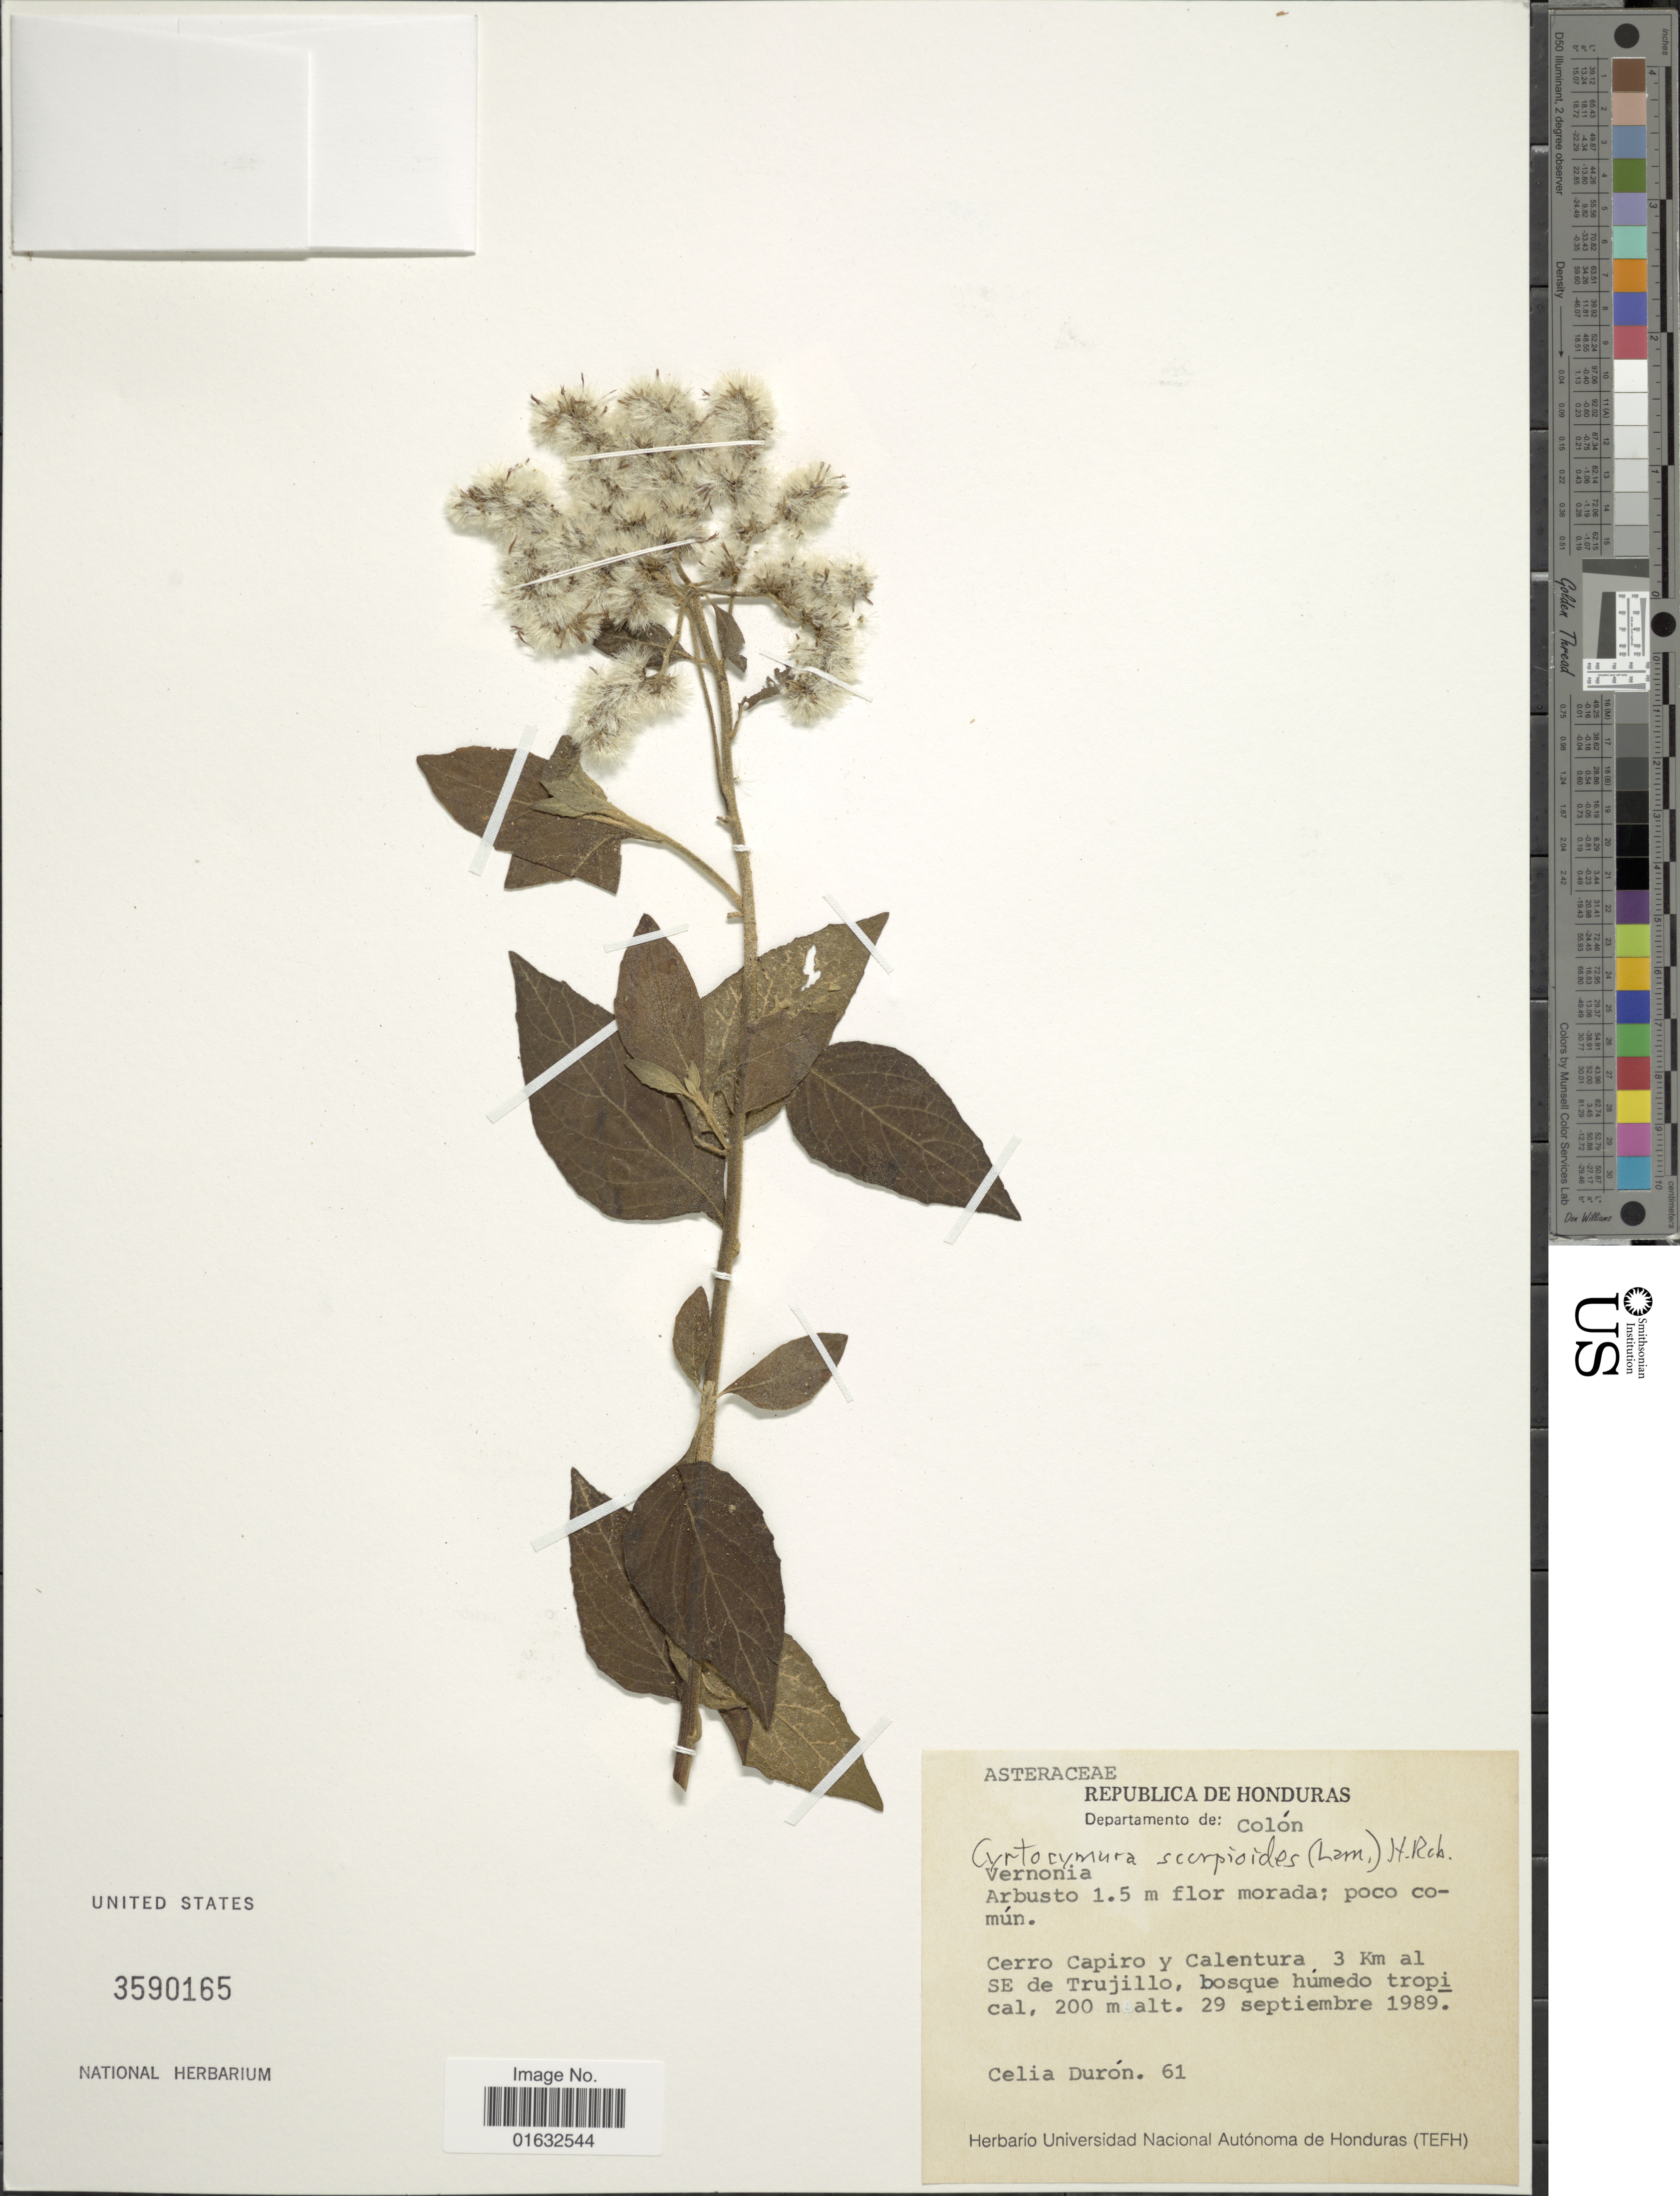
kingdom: Plantae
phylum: Tracheophyta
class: Magnoliopsida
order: Asterales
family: Asteraceae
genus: Cyrtocymura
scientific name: Cyrtocymura scorpioides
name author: (Lam.) H. Rob.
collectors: C. Duron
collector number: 61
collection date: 1989-09-29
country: Honduras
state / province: Colón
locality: Cerro Capiro y Calentura, 3 Km al SE de Trujillo, bosque húmedo tropical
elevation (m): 200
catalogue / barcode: US 3590165